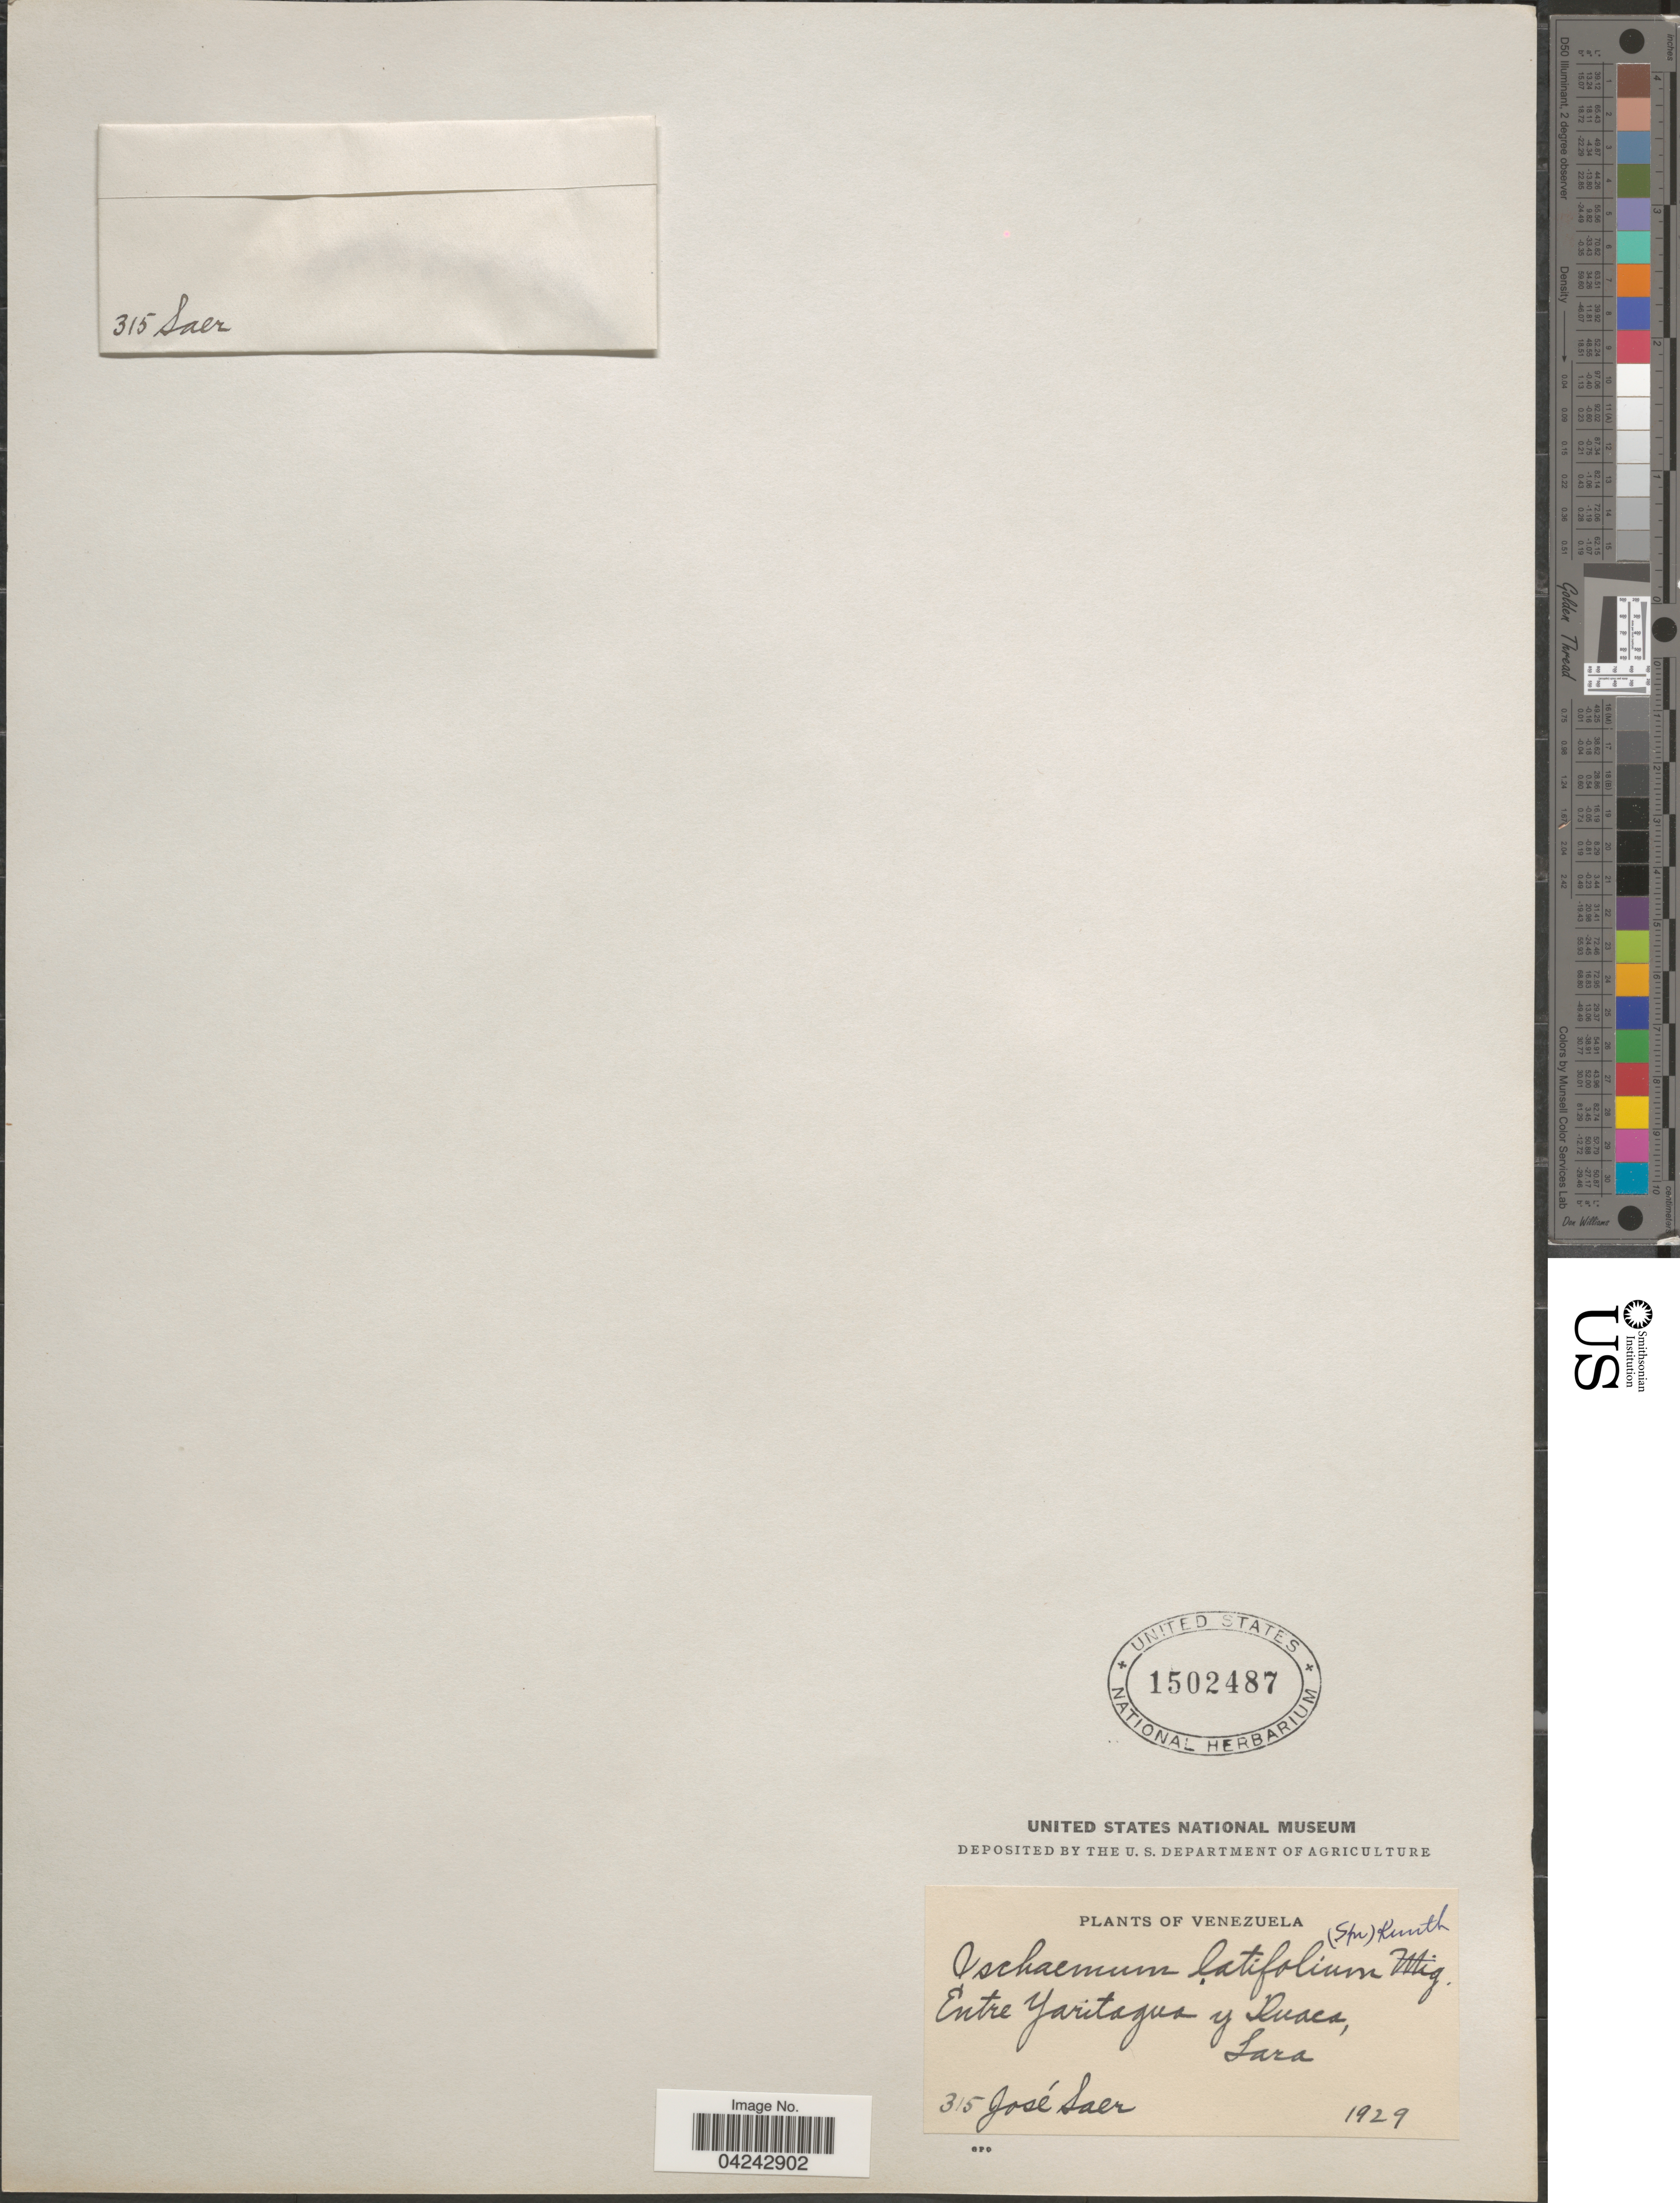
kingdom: Plantae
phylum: Tracheophyta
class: Liliopsida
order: Poales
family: Poaceae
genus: Ischaemum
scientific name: Ischaemum latifolium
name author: (Spreng.) Kunth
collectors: J. Saer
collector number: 315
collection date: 1929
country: Venezuela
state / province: Lara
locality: Entre Yaritagua y Duaca.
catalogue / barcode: US 1502487